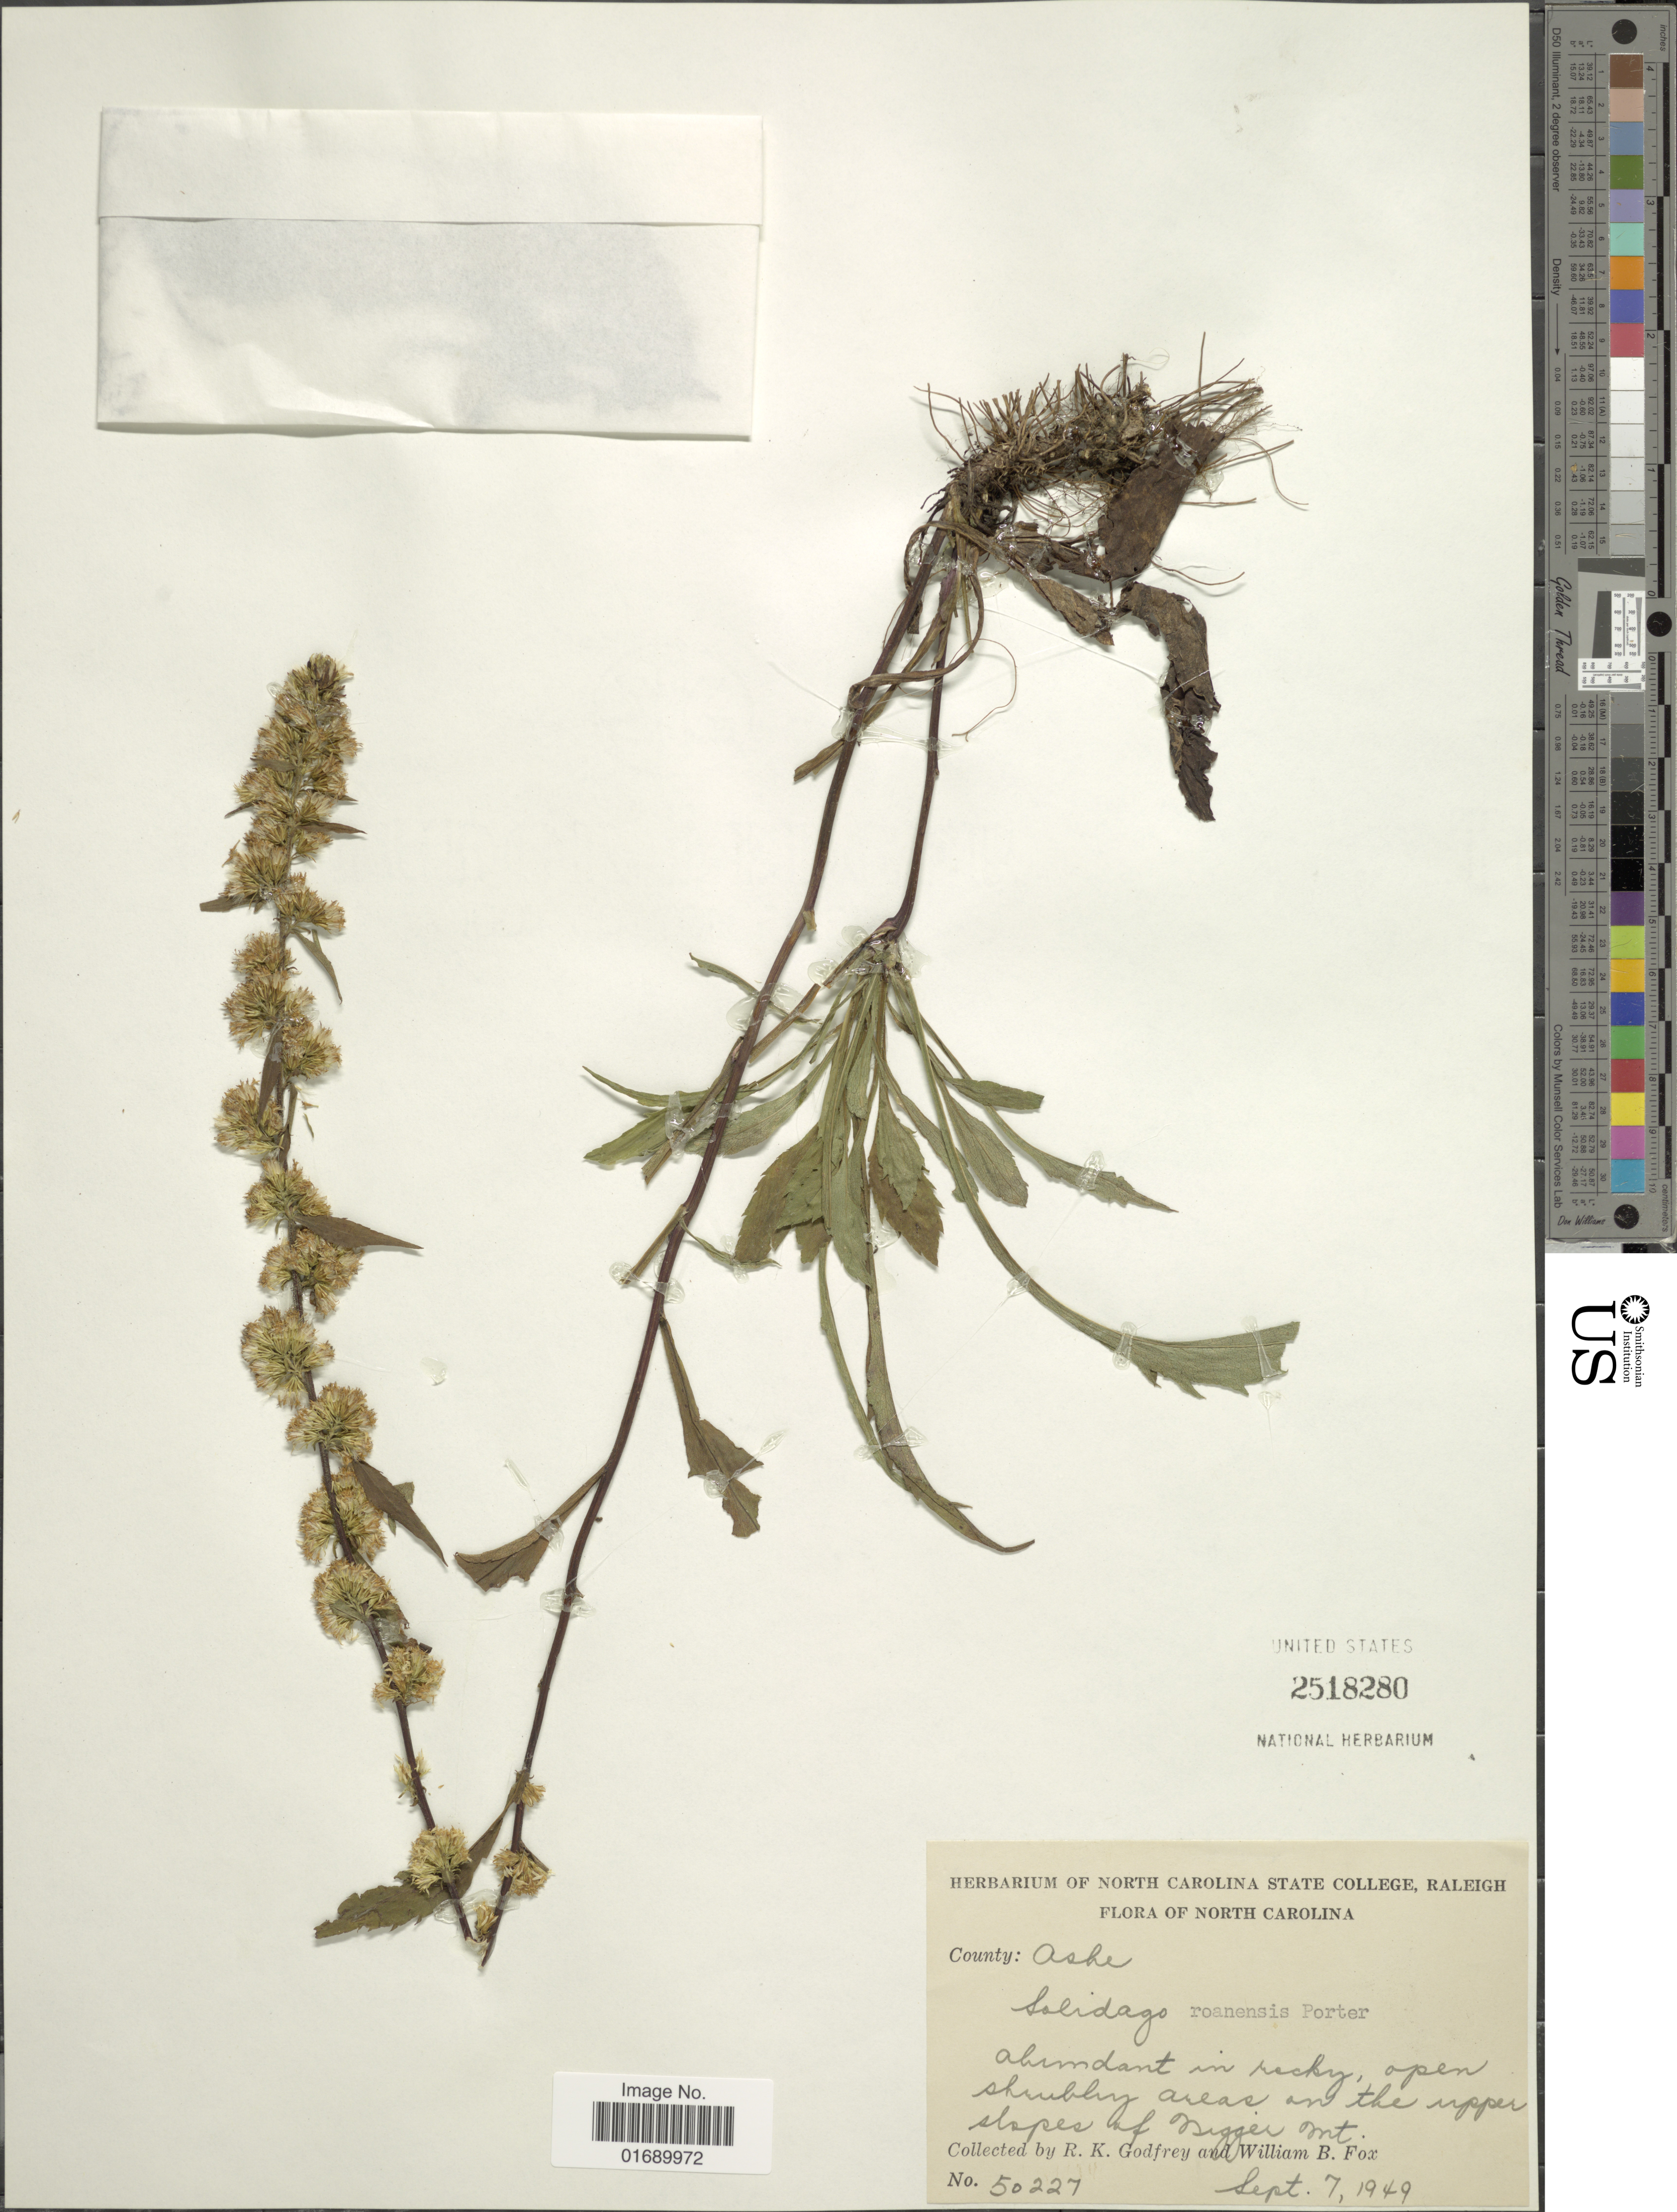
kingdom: Plantae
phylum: Tracheophyta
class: Magnoliopsida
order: Asterales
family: Asteraceae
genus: Solidago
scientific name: Solidago roanensis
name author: Porter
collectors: R. K. Godfrey & W. B. Fox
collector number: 50227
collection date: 1949-09-07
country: United States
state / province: North Carolina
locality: County: Ashe, abundant in rocky, open shrubby areas on the upper slopes of Bigger Mt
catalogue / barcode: US 2518280